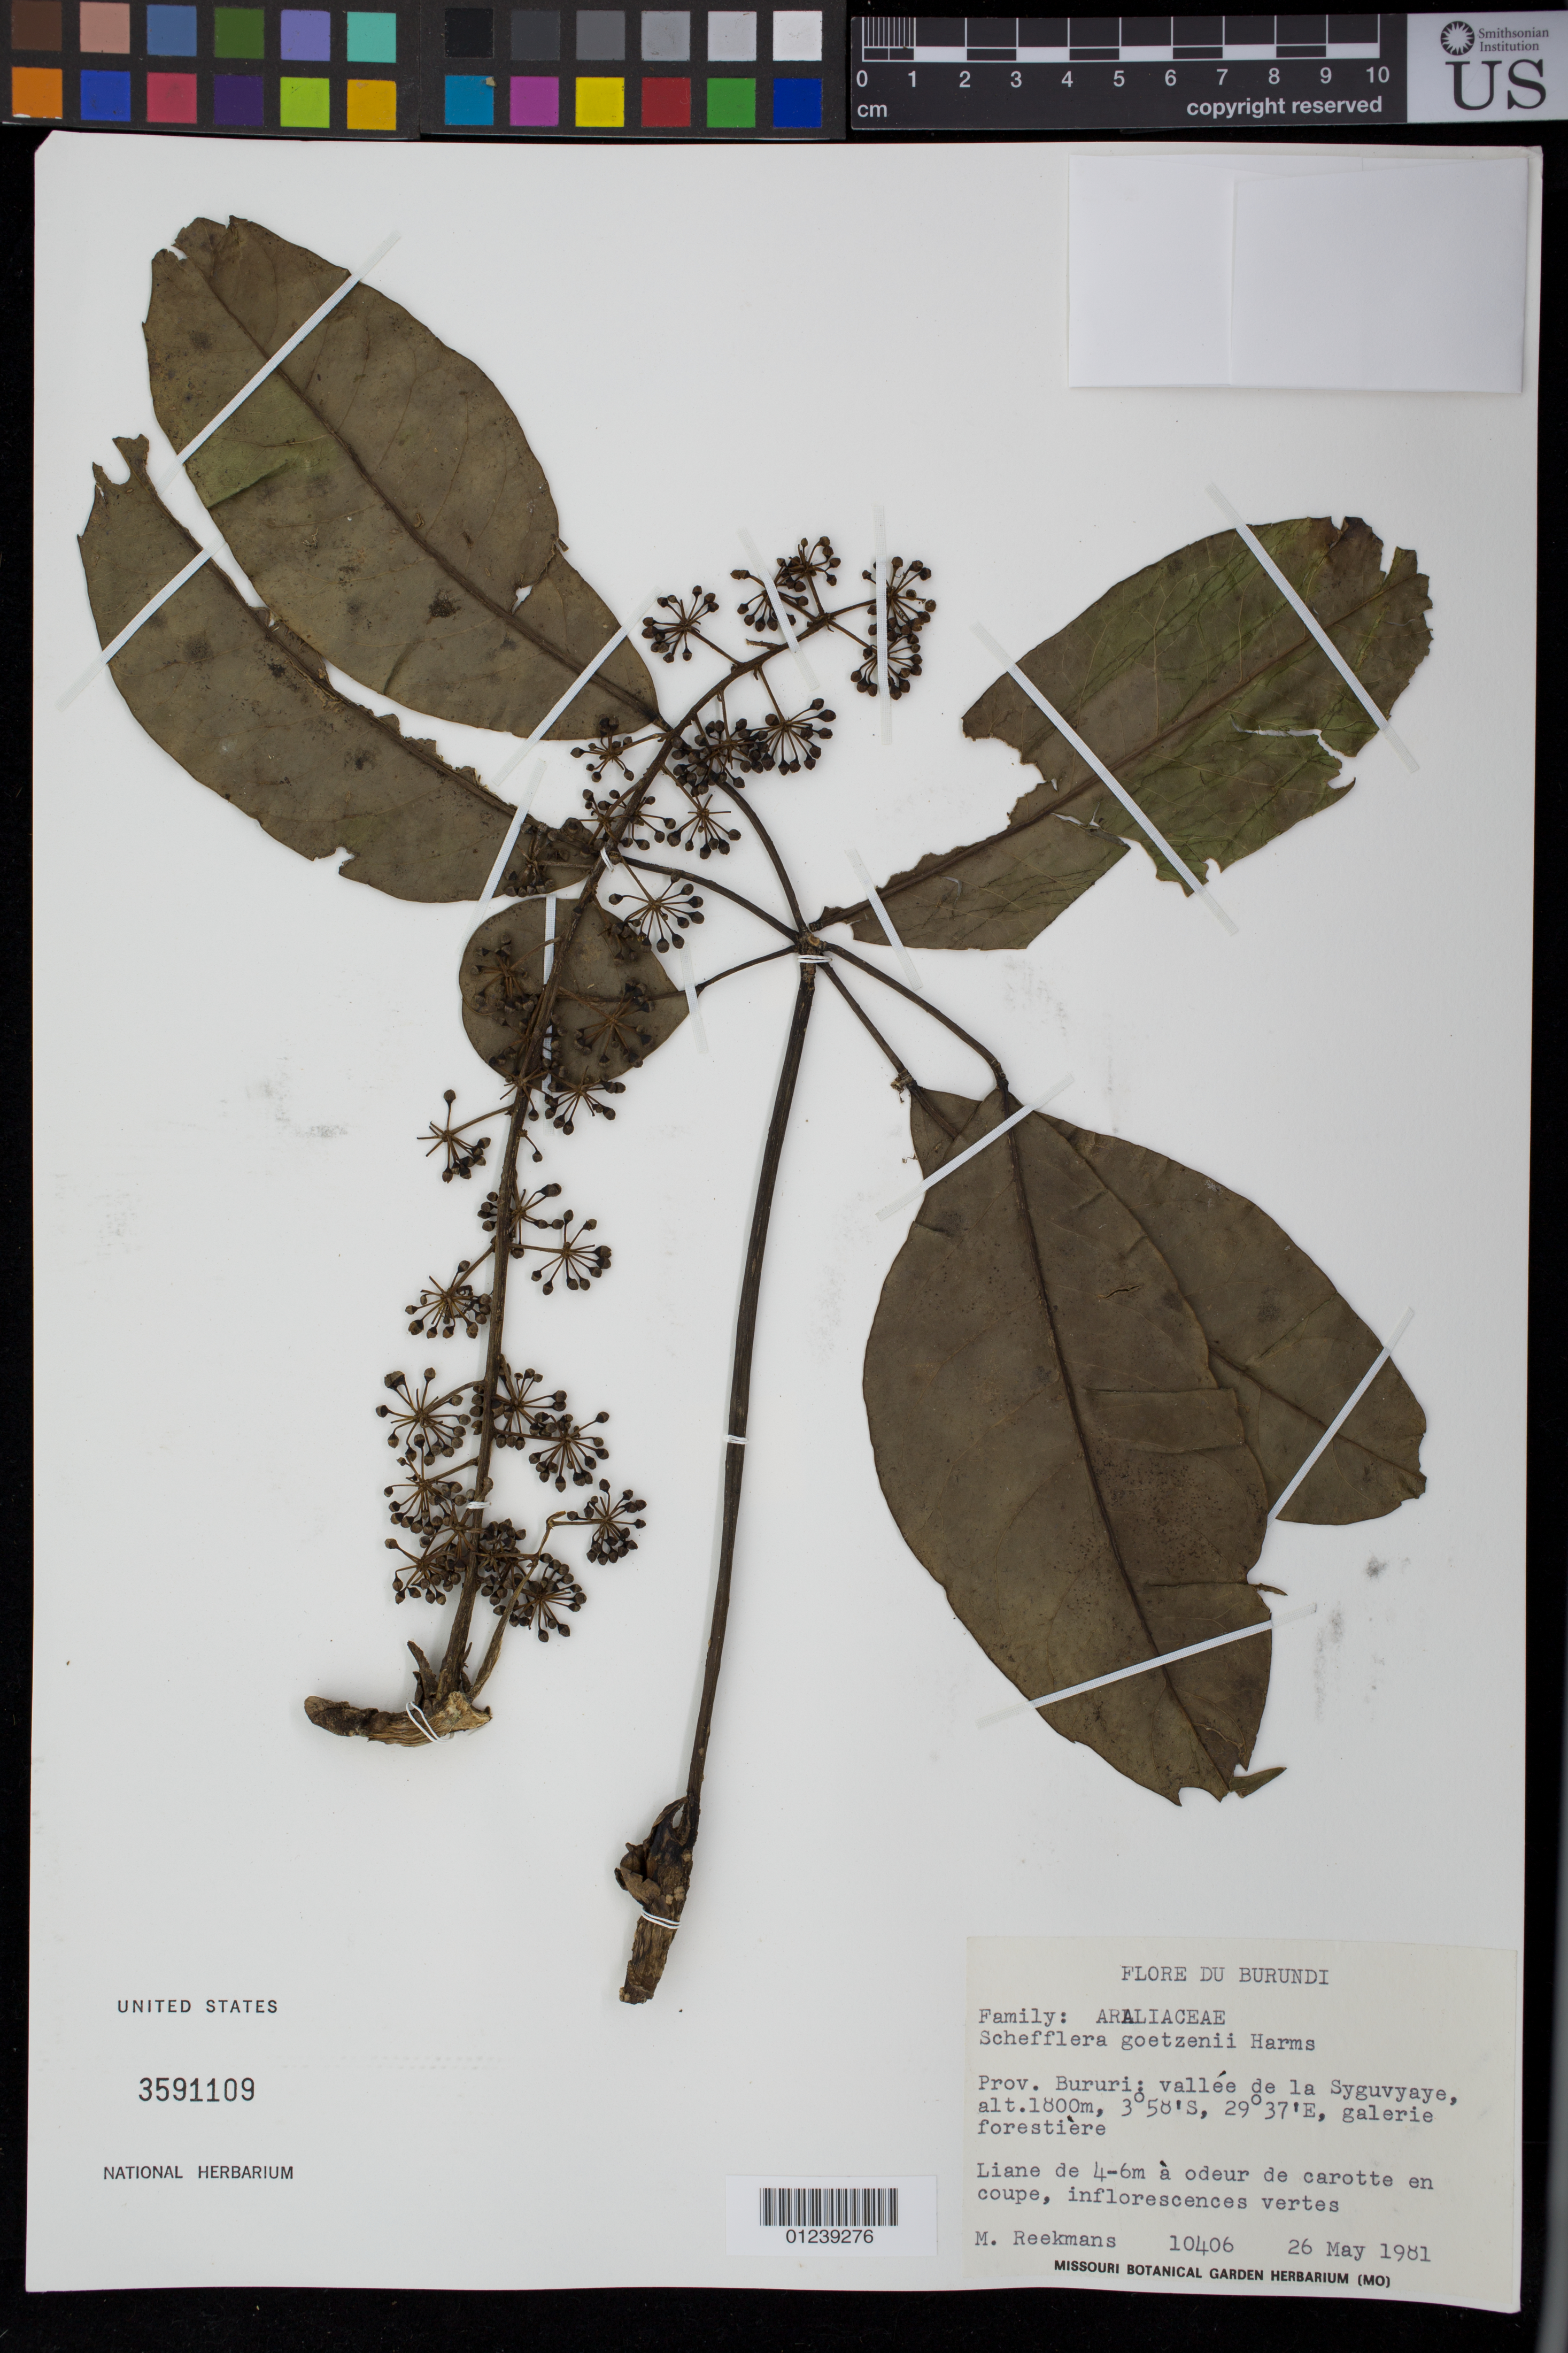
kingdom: Plantae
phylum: Tracheophyta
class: Magnoliopsida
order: Apiales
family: Araliaceae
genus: Schefflera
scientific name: Schefflera goetzenii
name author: Harms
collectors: M. Reekmans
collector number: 10406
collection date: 1981-05-26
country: Burundi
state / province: Bururi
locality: Vallee de la Syguvyaye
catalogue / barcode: US 3591109